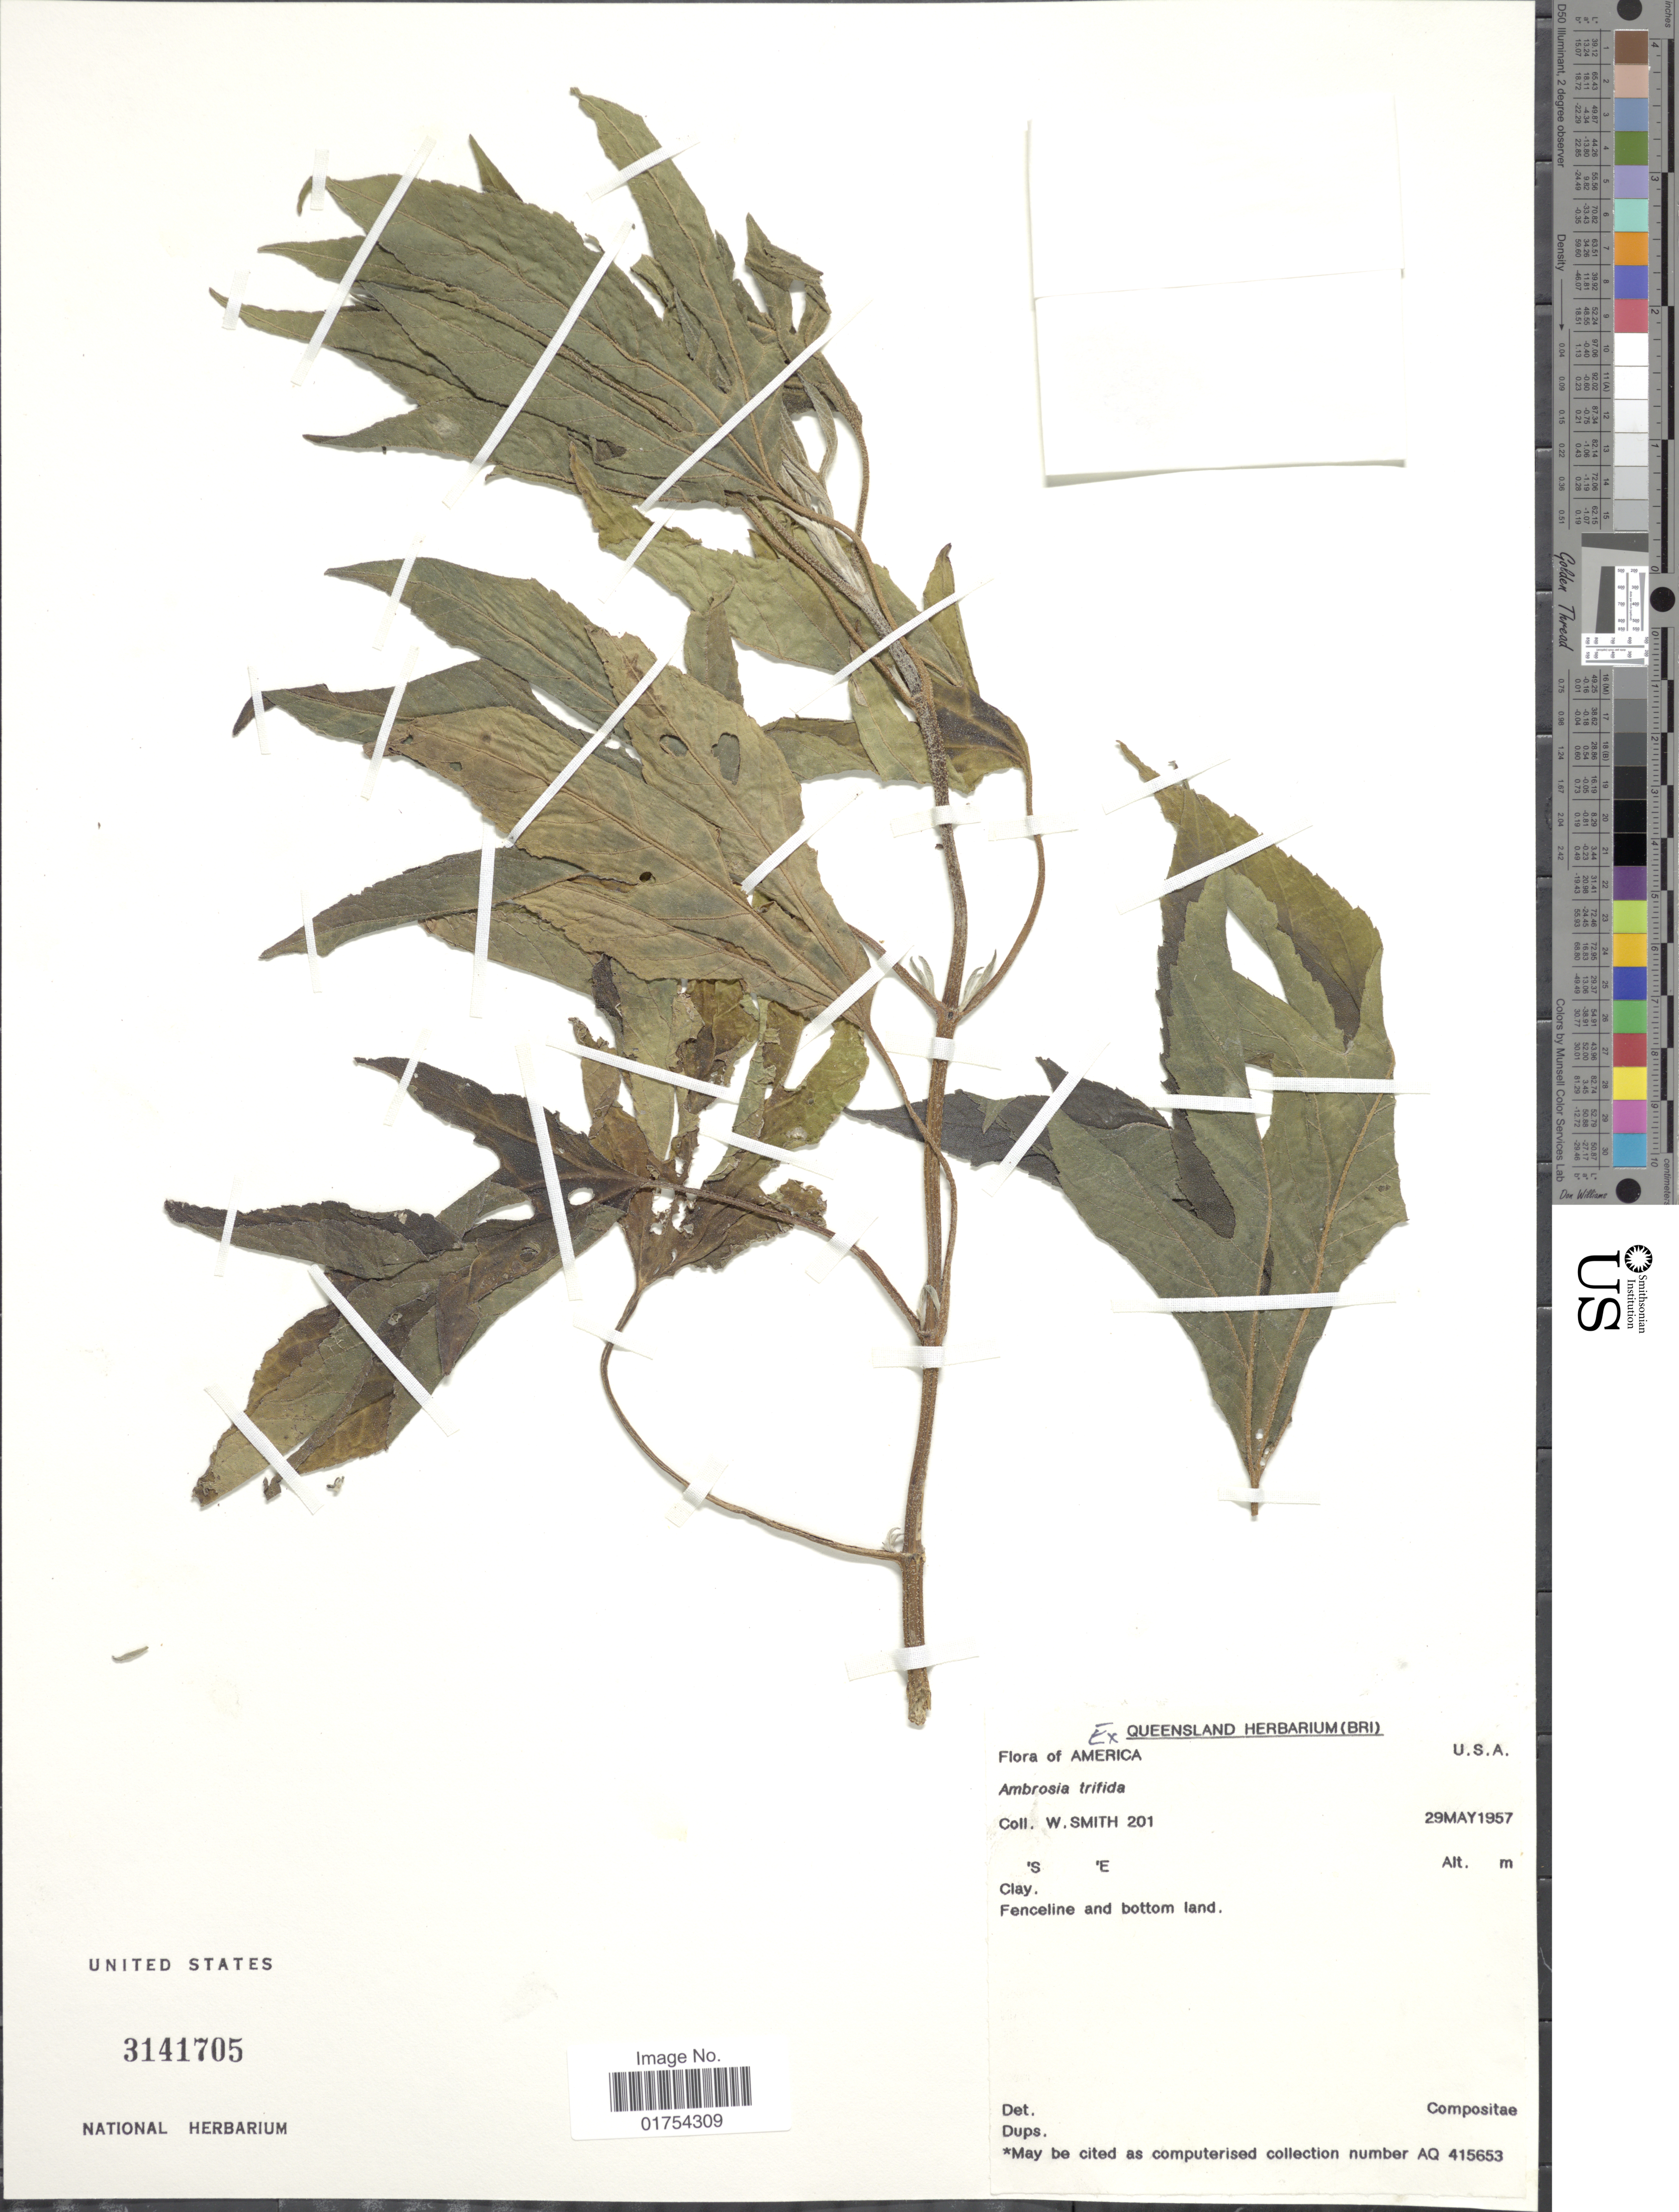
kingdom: Plantae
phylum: Tracheophyta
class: Magnoliopsida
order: Asterales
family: Asteraceae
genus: Ambrosia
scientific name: Ambrosia trifida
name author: L.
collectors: W. Smith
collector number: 201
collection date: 1957-05-29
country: United States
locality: Clay, Fenceline and bottom land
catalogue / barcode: US 3141705